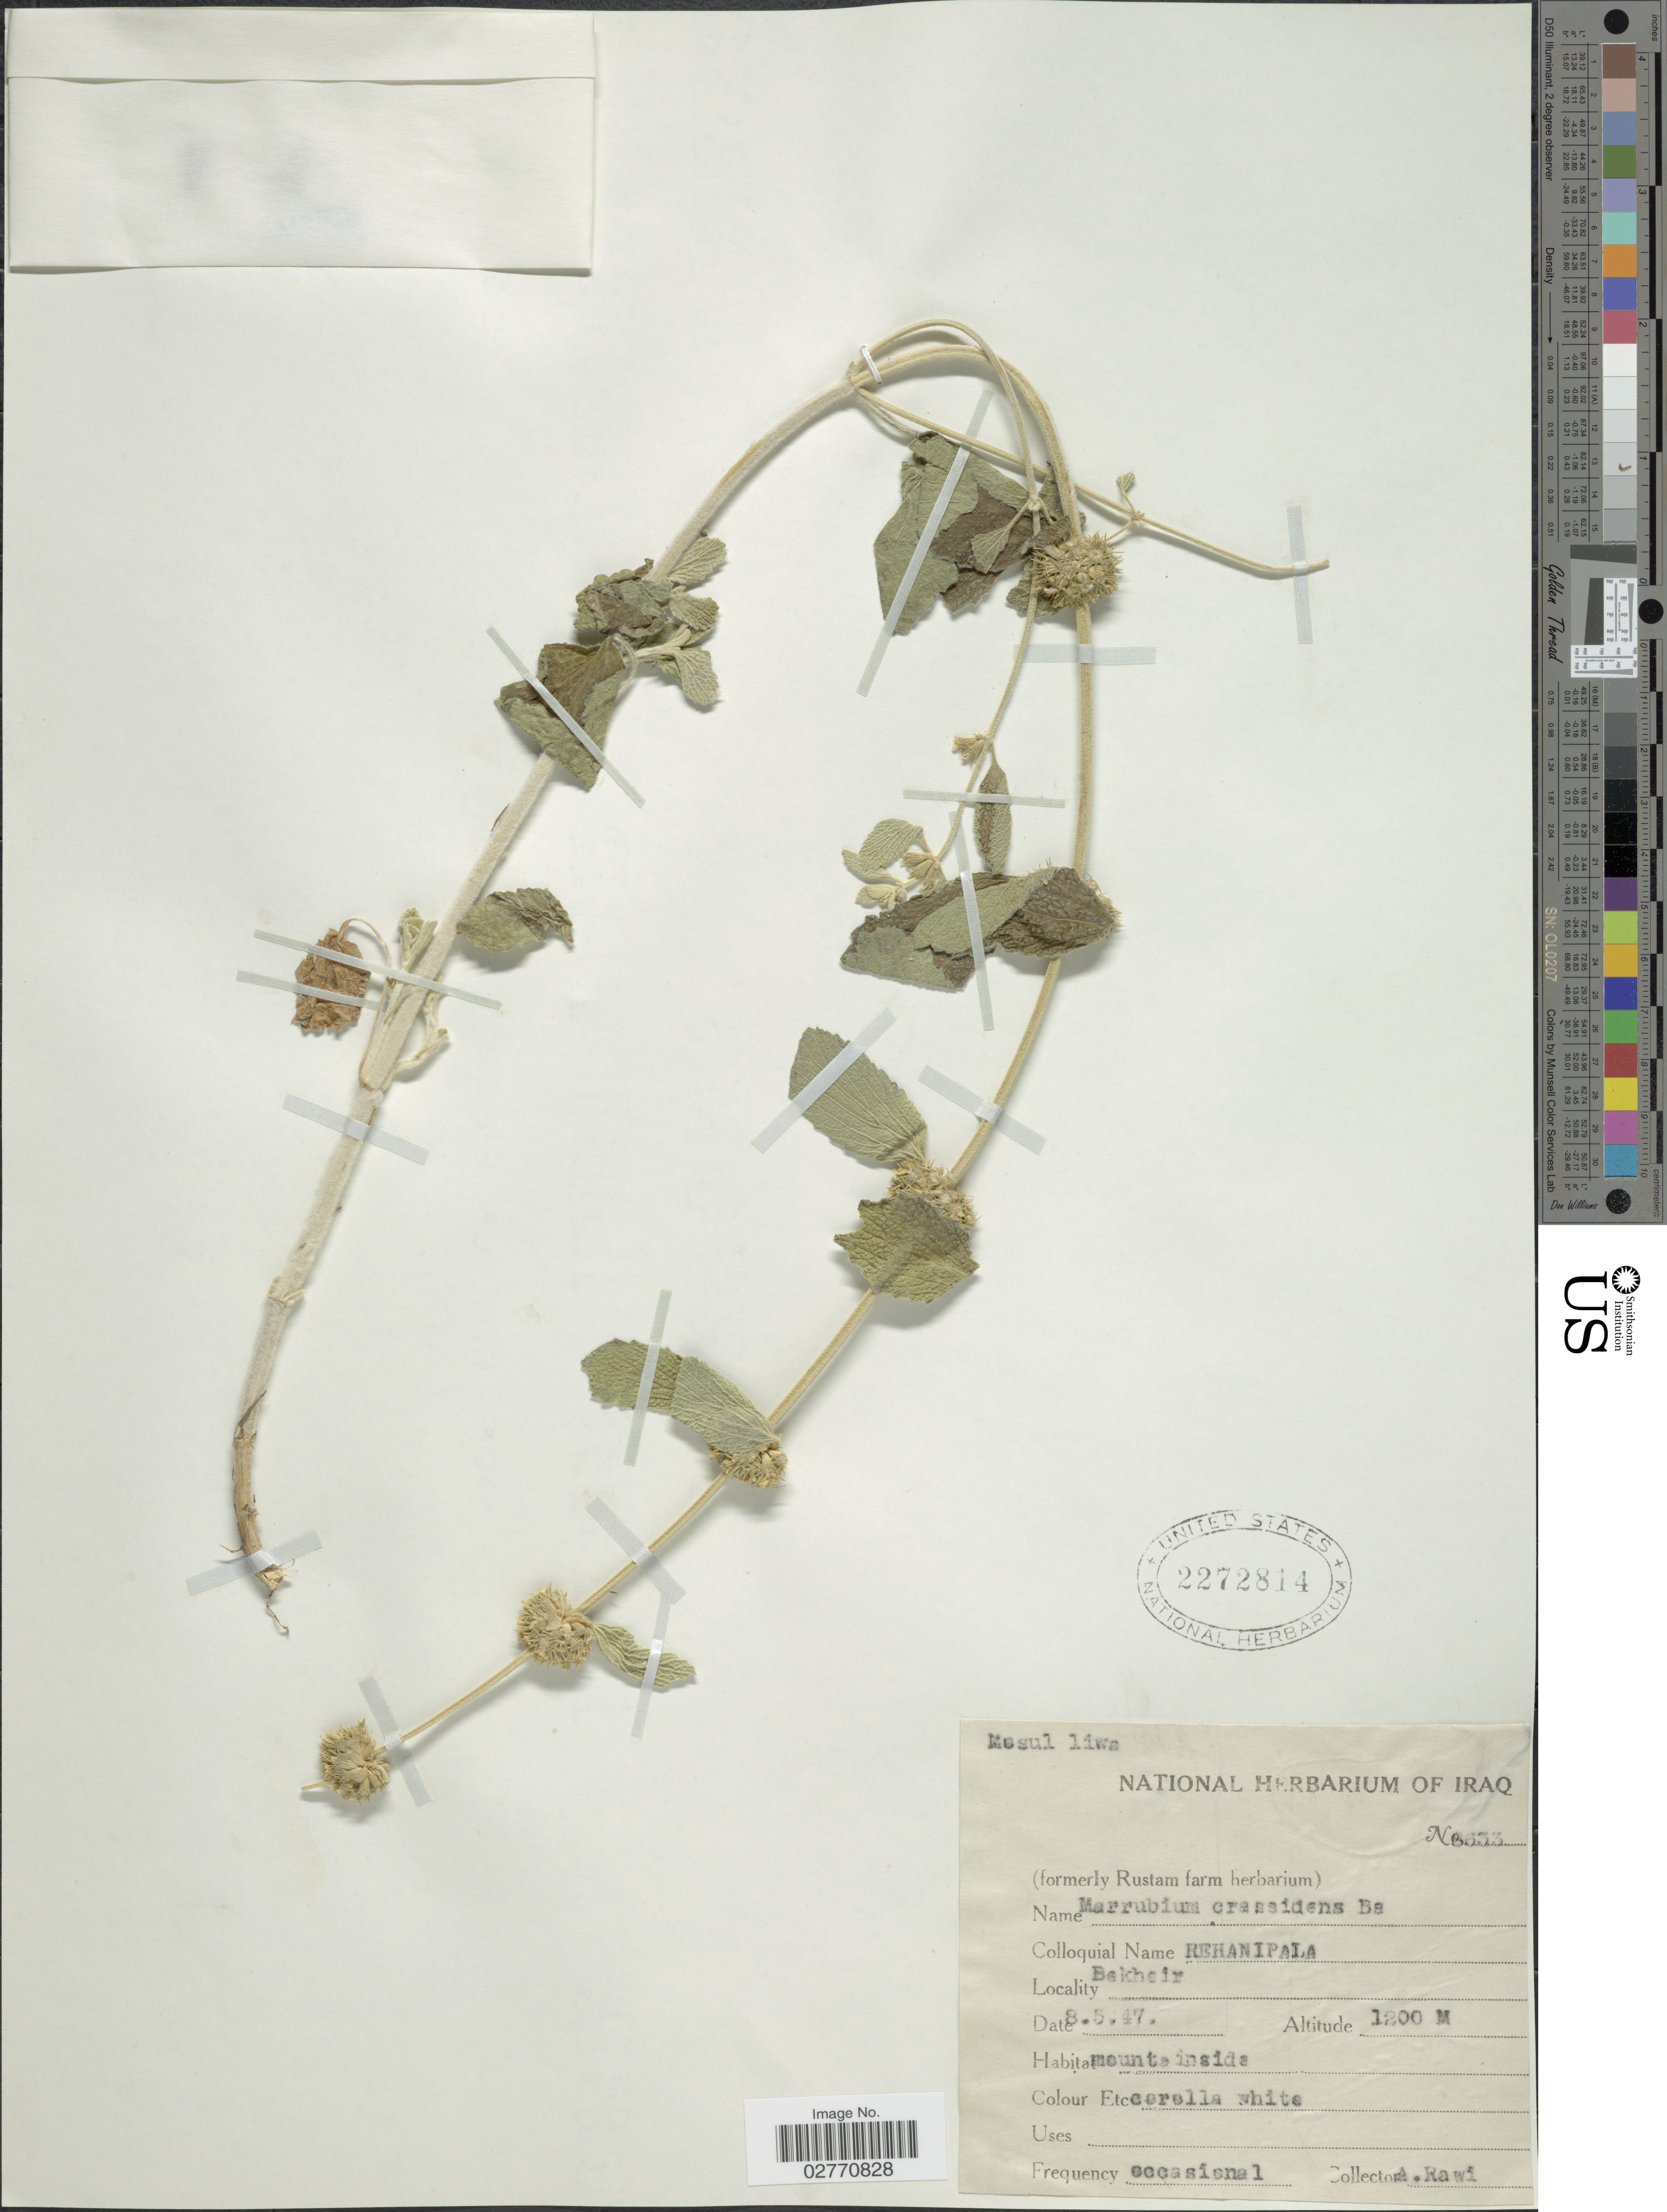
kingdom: Plantae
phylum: Tracheophyta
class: Magnoliopsida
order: Lamiales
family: Lamiaceae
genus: Marrubium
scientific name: Marrubium crassidens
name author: Boiss. & Hohen.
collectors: A. Rawi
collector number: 8633*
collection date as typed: Transcribed d/m/y: 8/5/47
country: Iraq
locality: Bekheir [interpreted]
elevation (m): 1200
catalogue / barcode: US 2272814